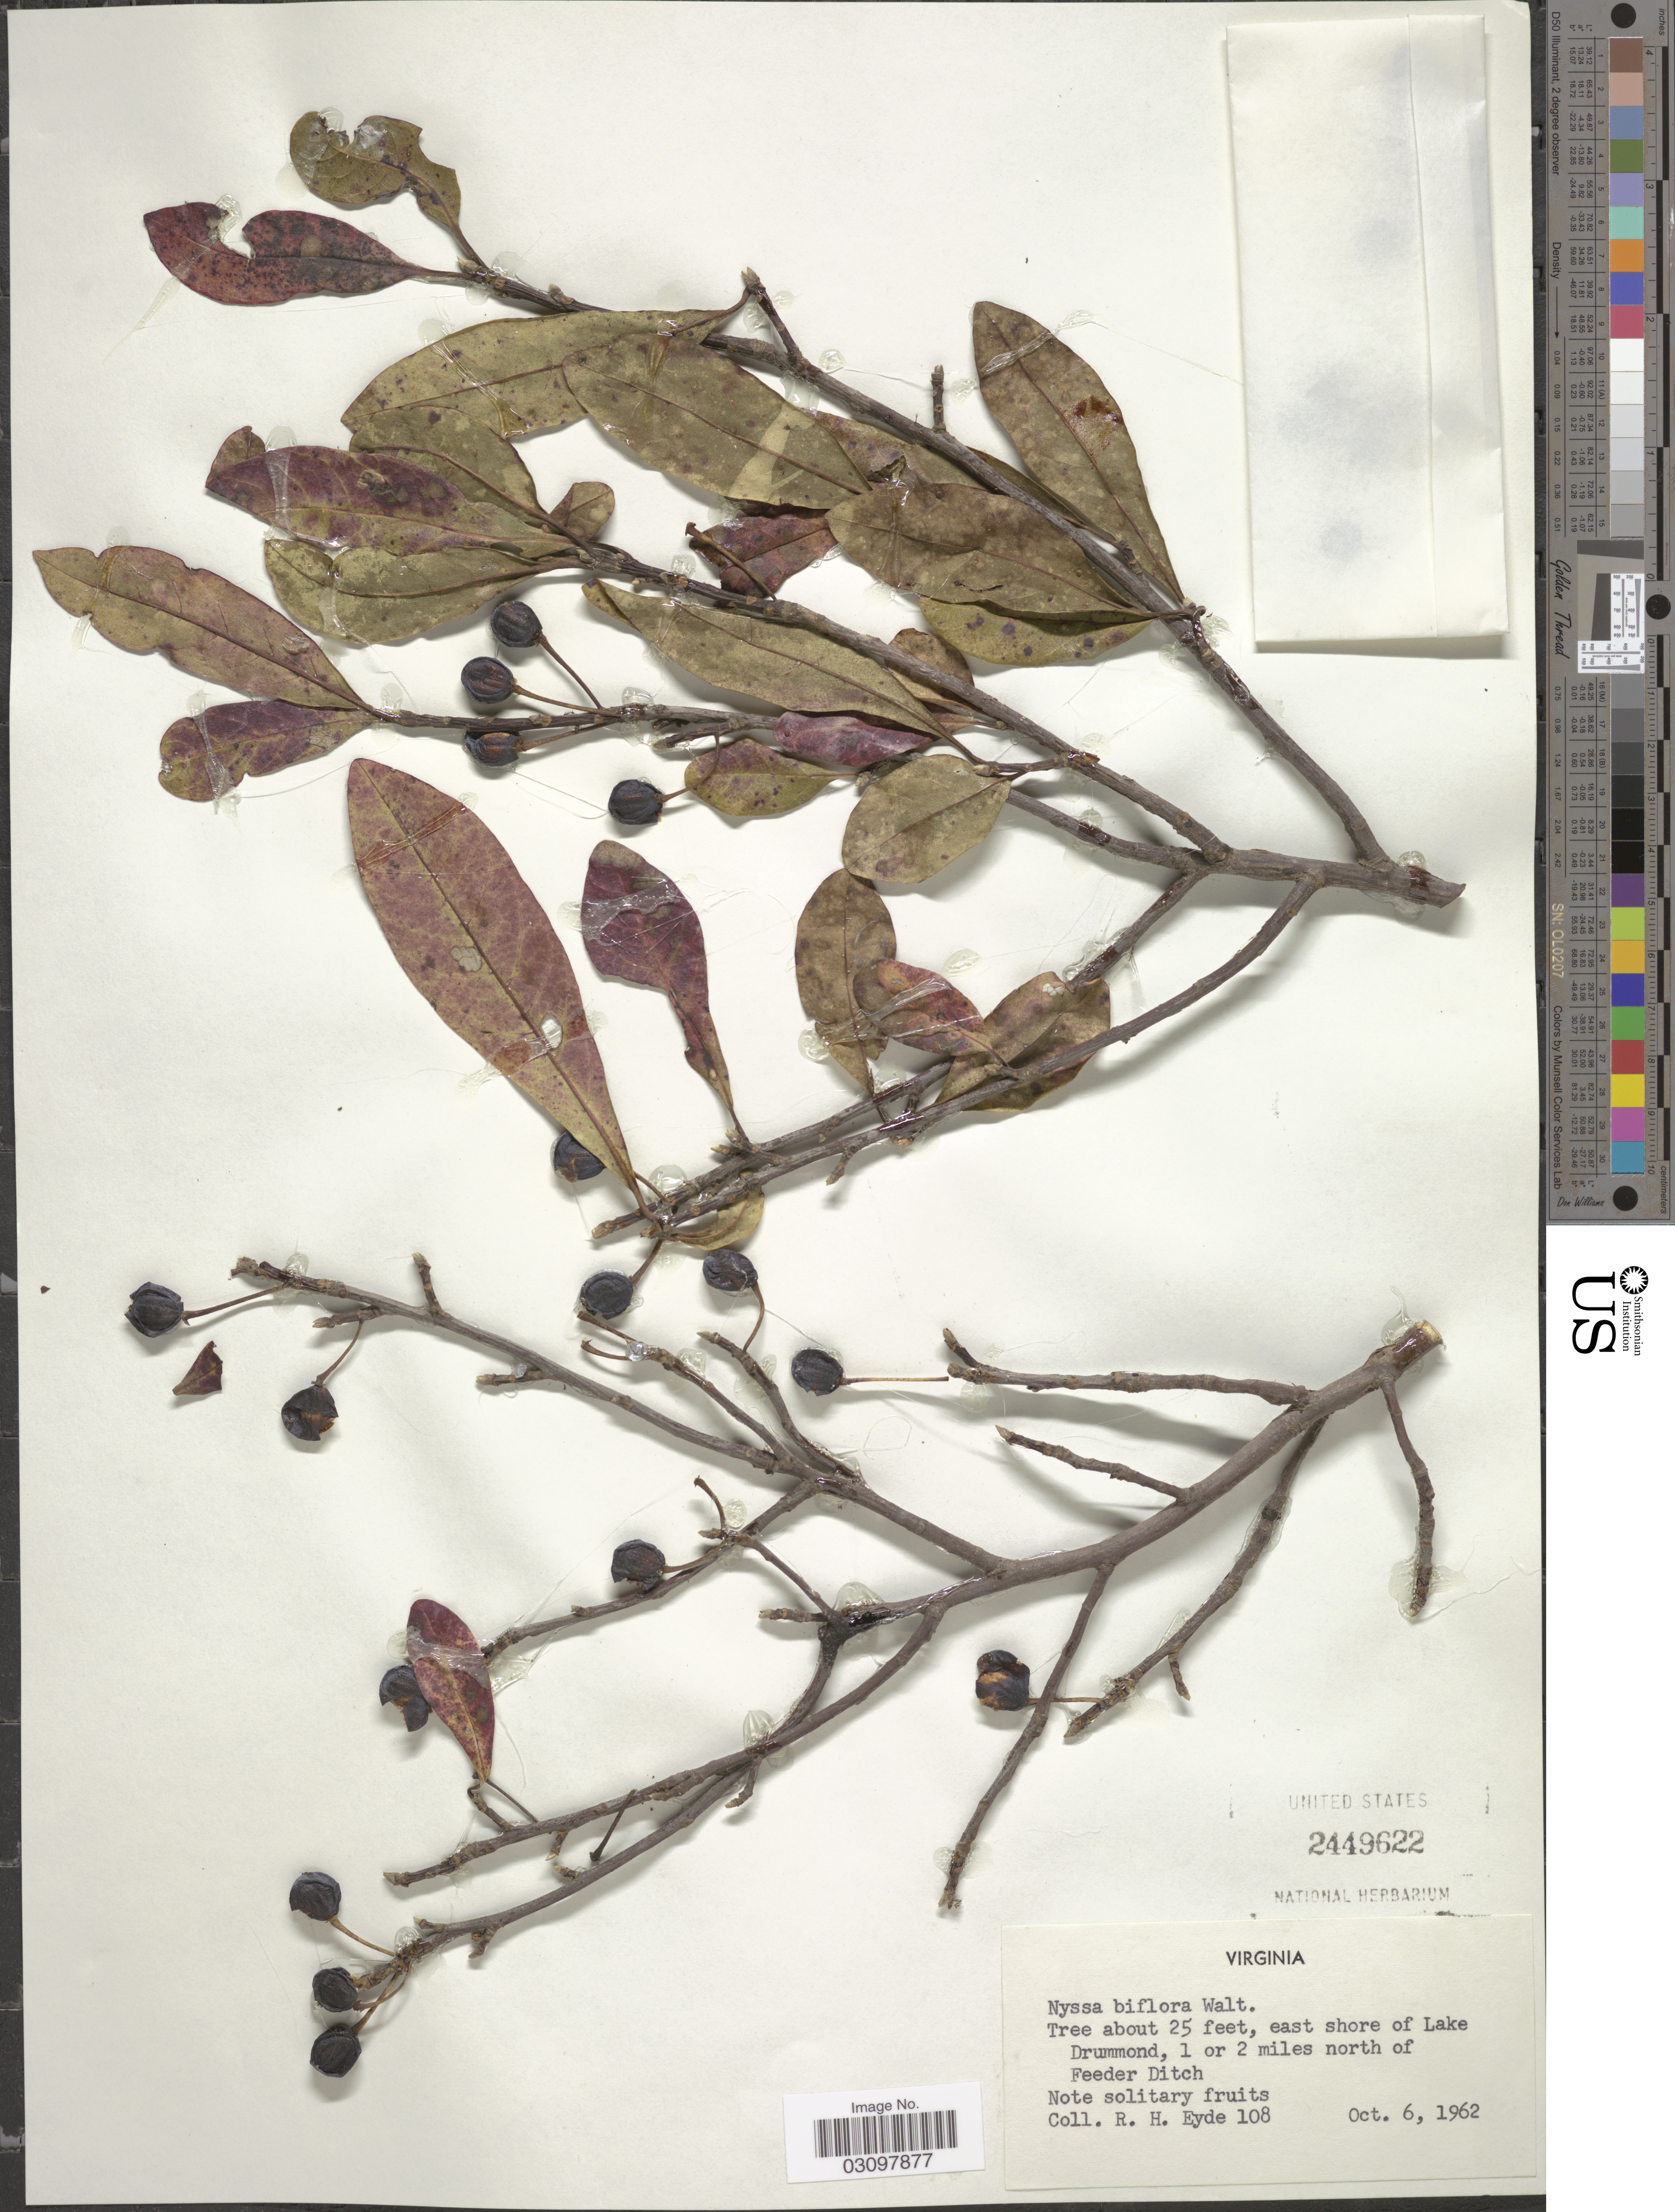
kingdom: Plantae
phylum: Tracheophyta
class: Magnoliopsida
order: Cornales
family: Nyssaceae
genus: Nyssa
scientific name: Nyssa biflora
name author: Walter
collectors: R. H. Eyde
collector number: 108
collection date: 1962-10-06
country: United States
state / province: Virginia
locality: East shore of Lake Drummond, 1 or 2 miles north of Feeder Ditch.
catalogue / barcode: US 2449622